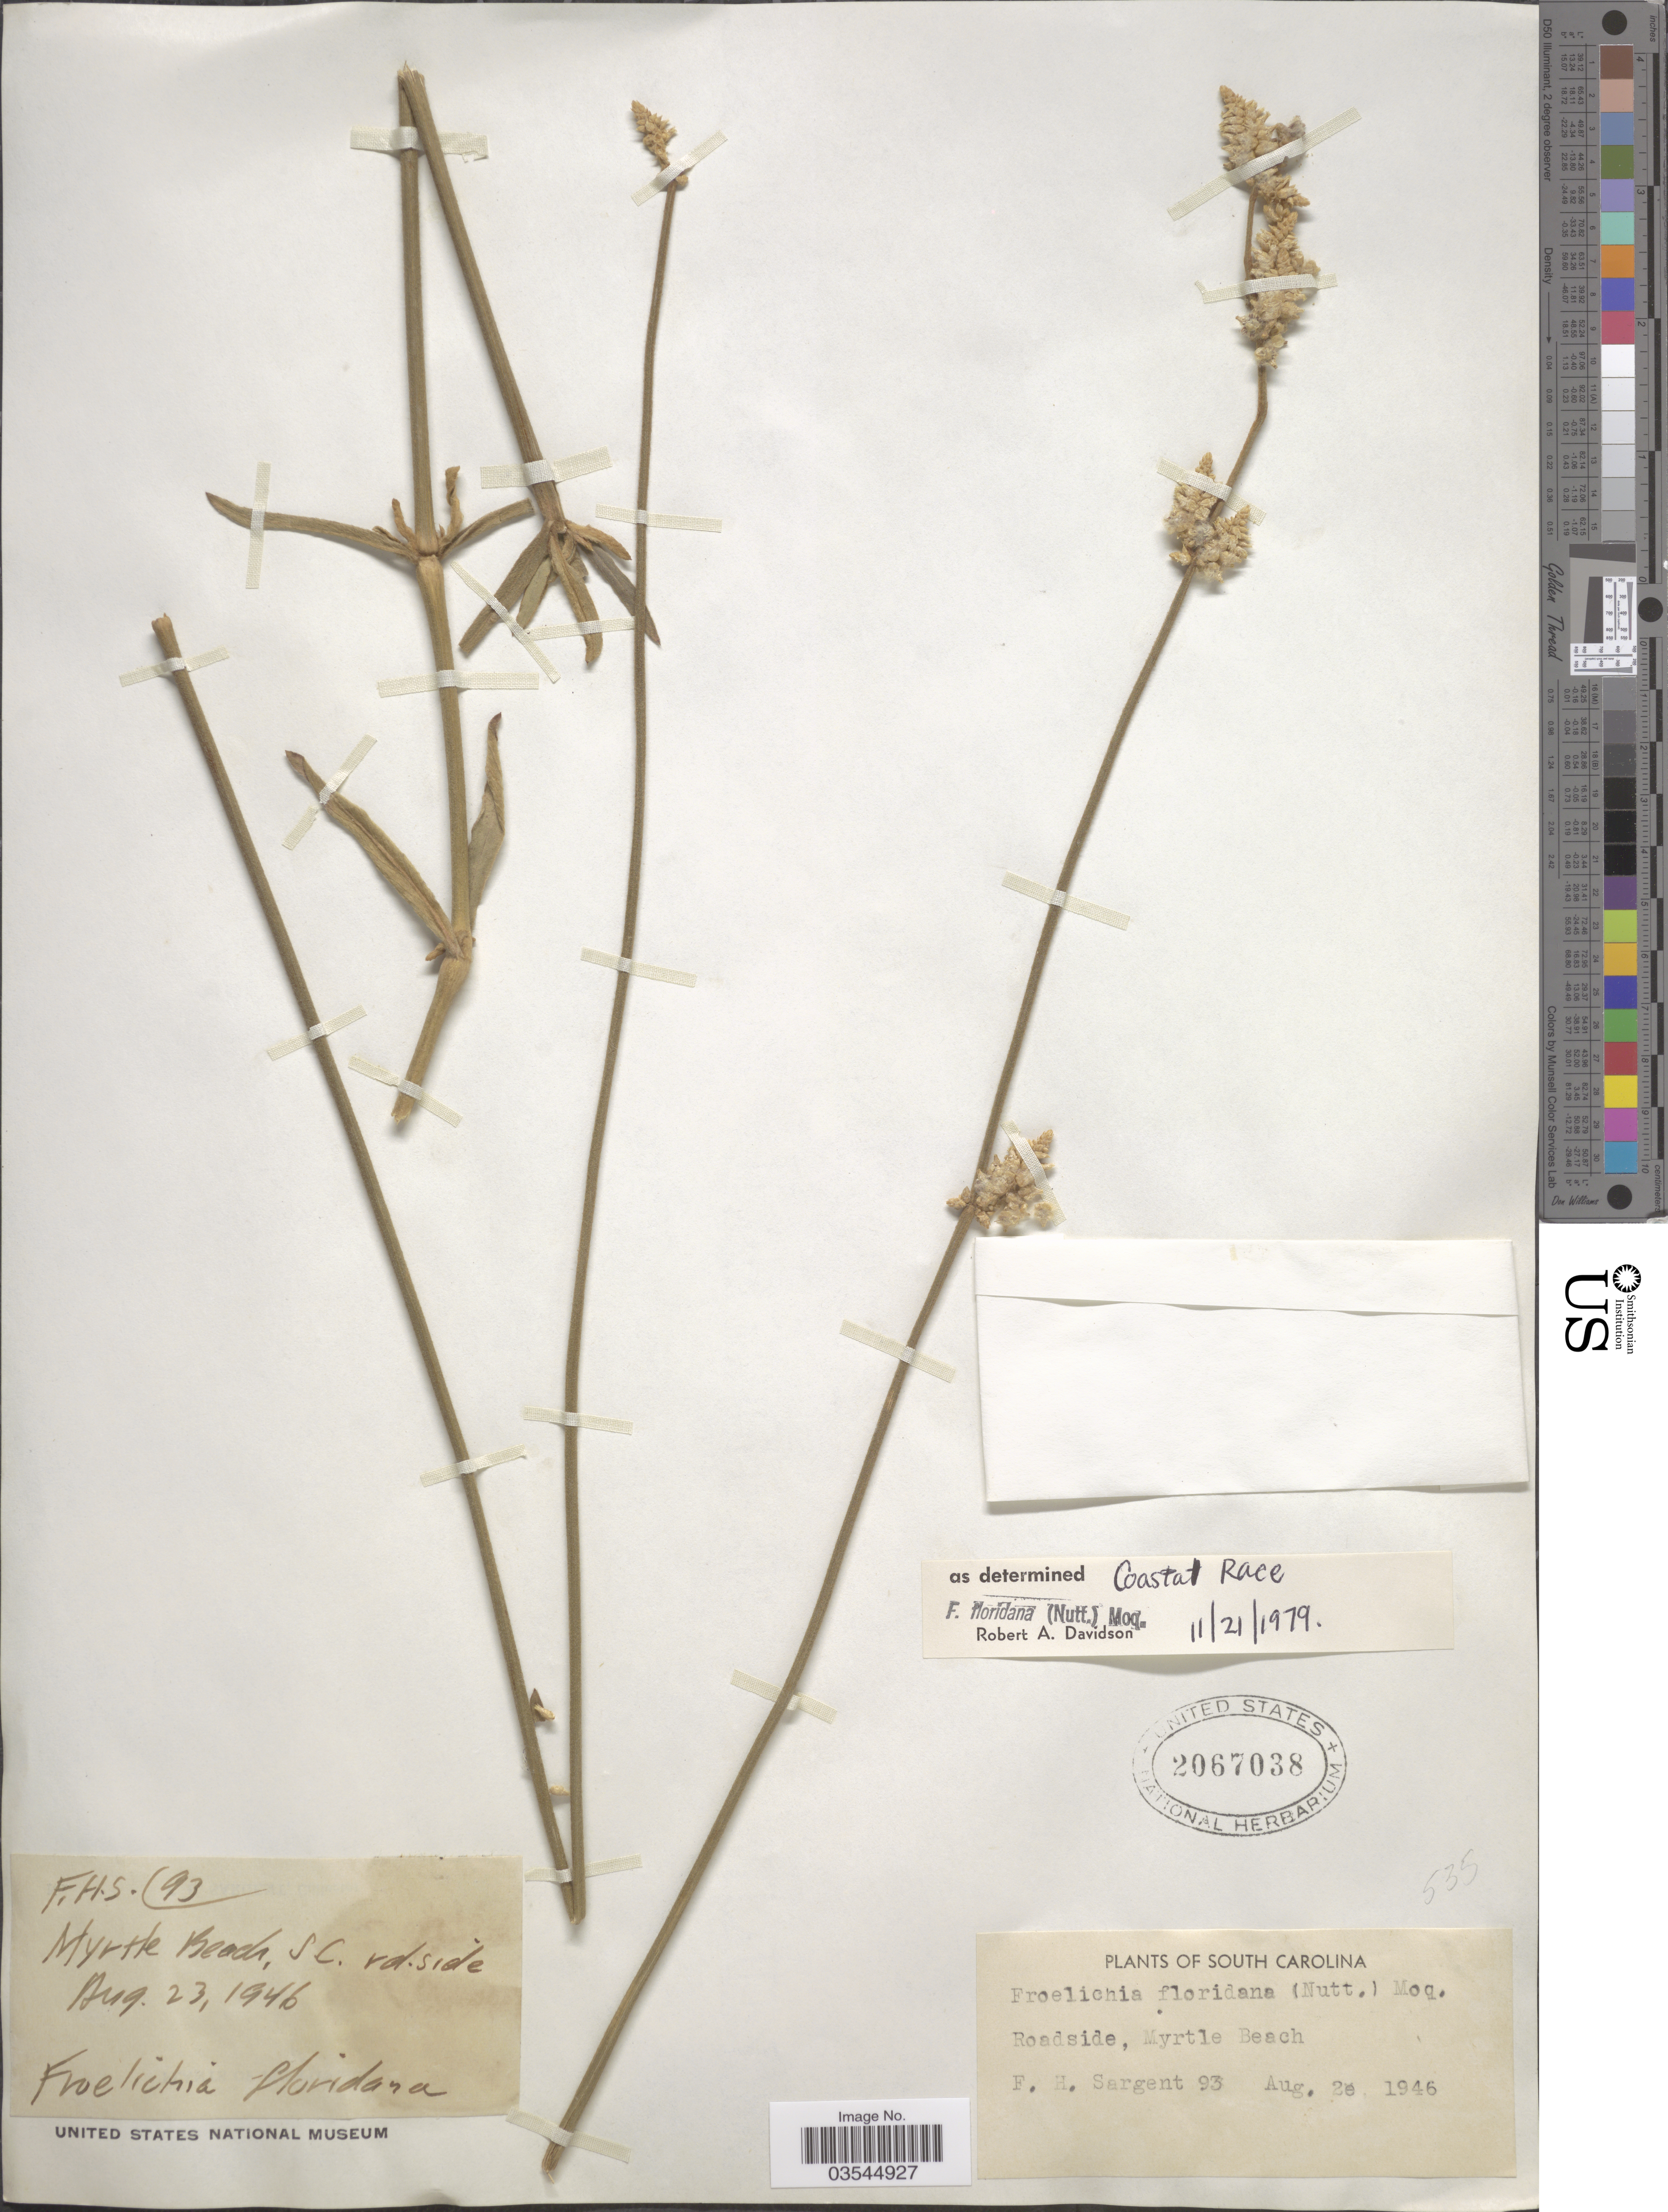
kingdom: Plantae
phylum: Tracheophyta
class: Magnoliopsida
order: Caryophyllales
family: Amaranthaceae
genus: Froelichia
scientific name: Froelichia floridana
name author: (Nutt.) Moq.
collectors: F. H. Sargent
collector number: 93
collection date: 1946-08-23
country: United States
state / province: South Carolina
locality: Myrtle Beach.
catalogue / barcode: US 2067038